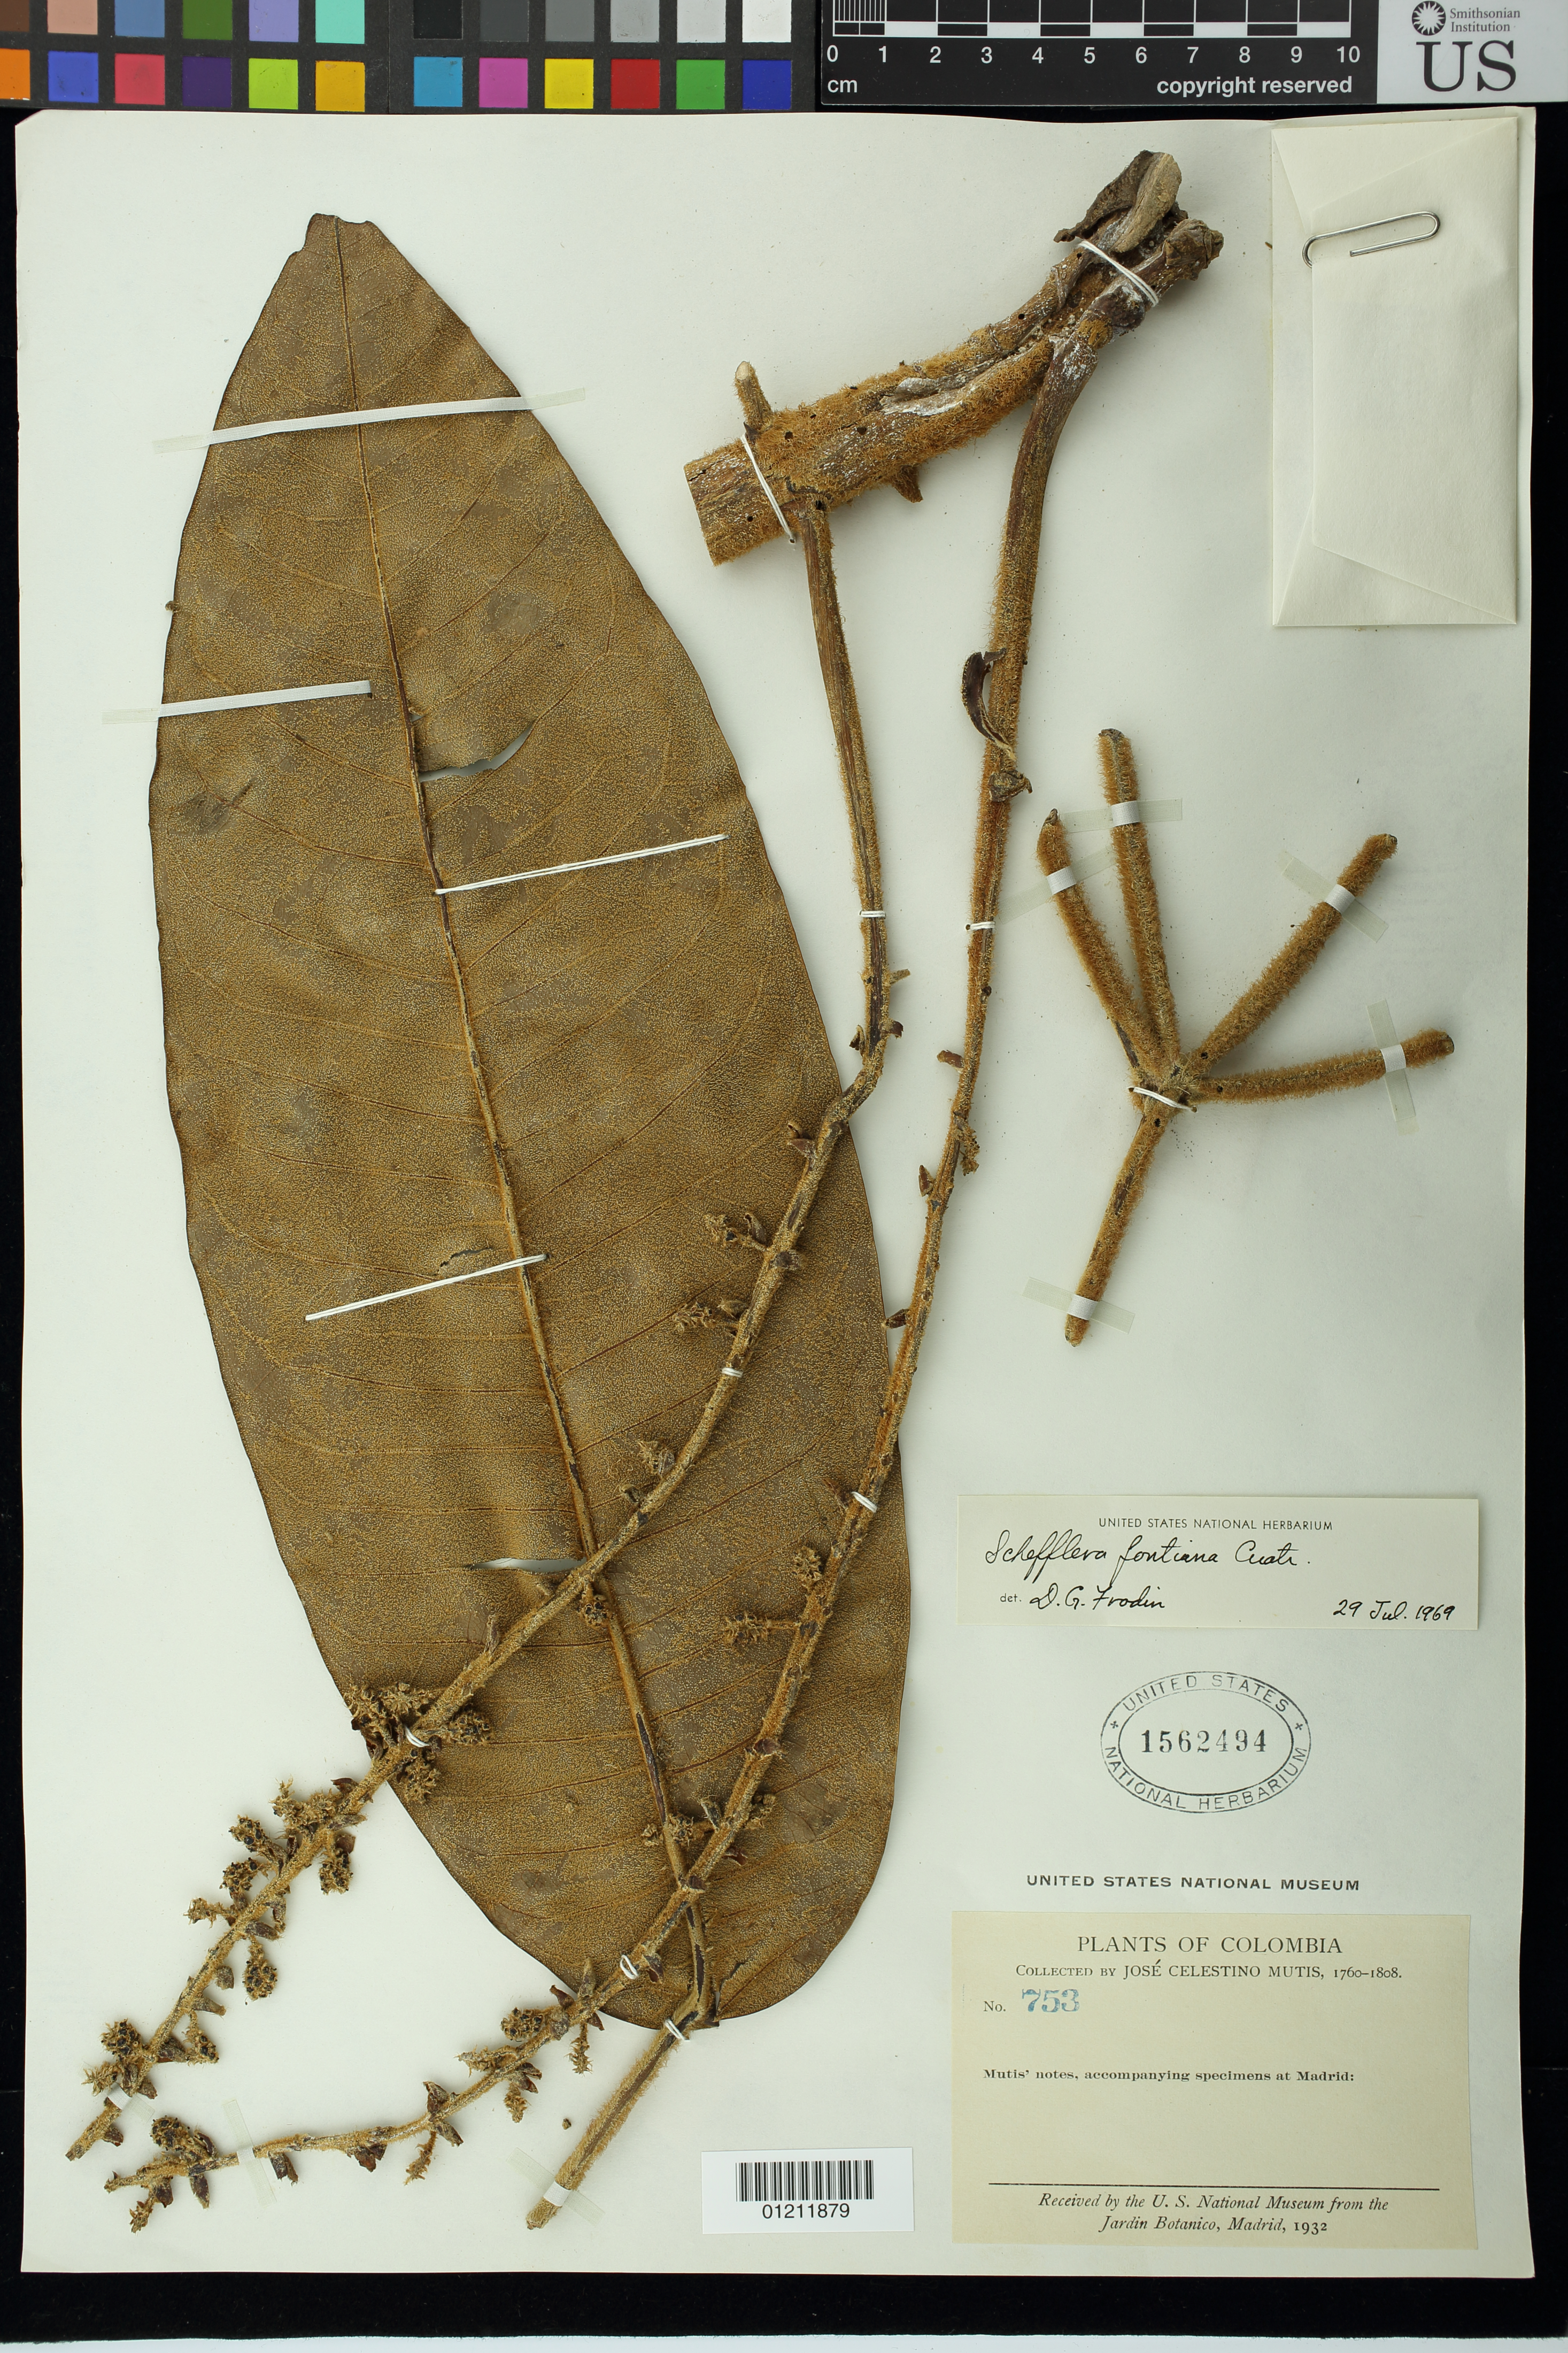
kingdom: Plantae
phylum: Tracheophyta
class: Magnoliopsida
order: Apiales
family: Araliaceae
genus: Schefflera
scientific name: Schefflera fontiana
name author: Cuatrec.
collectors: J. C. B. Mutis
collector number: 753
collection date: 1760/1808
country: Colombia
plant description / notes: Mutis' notes accompany specimens at Madrid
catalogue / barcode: US 1562494